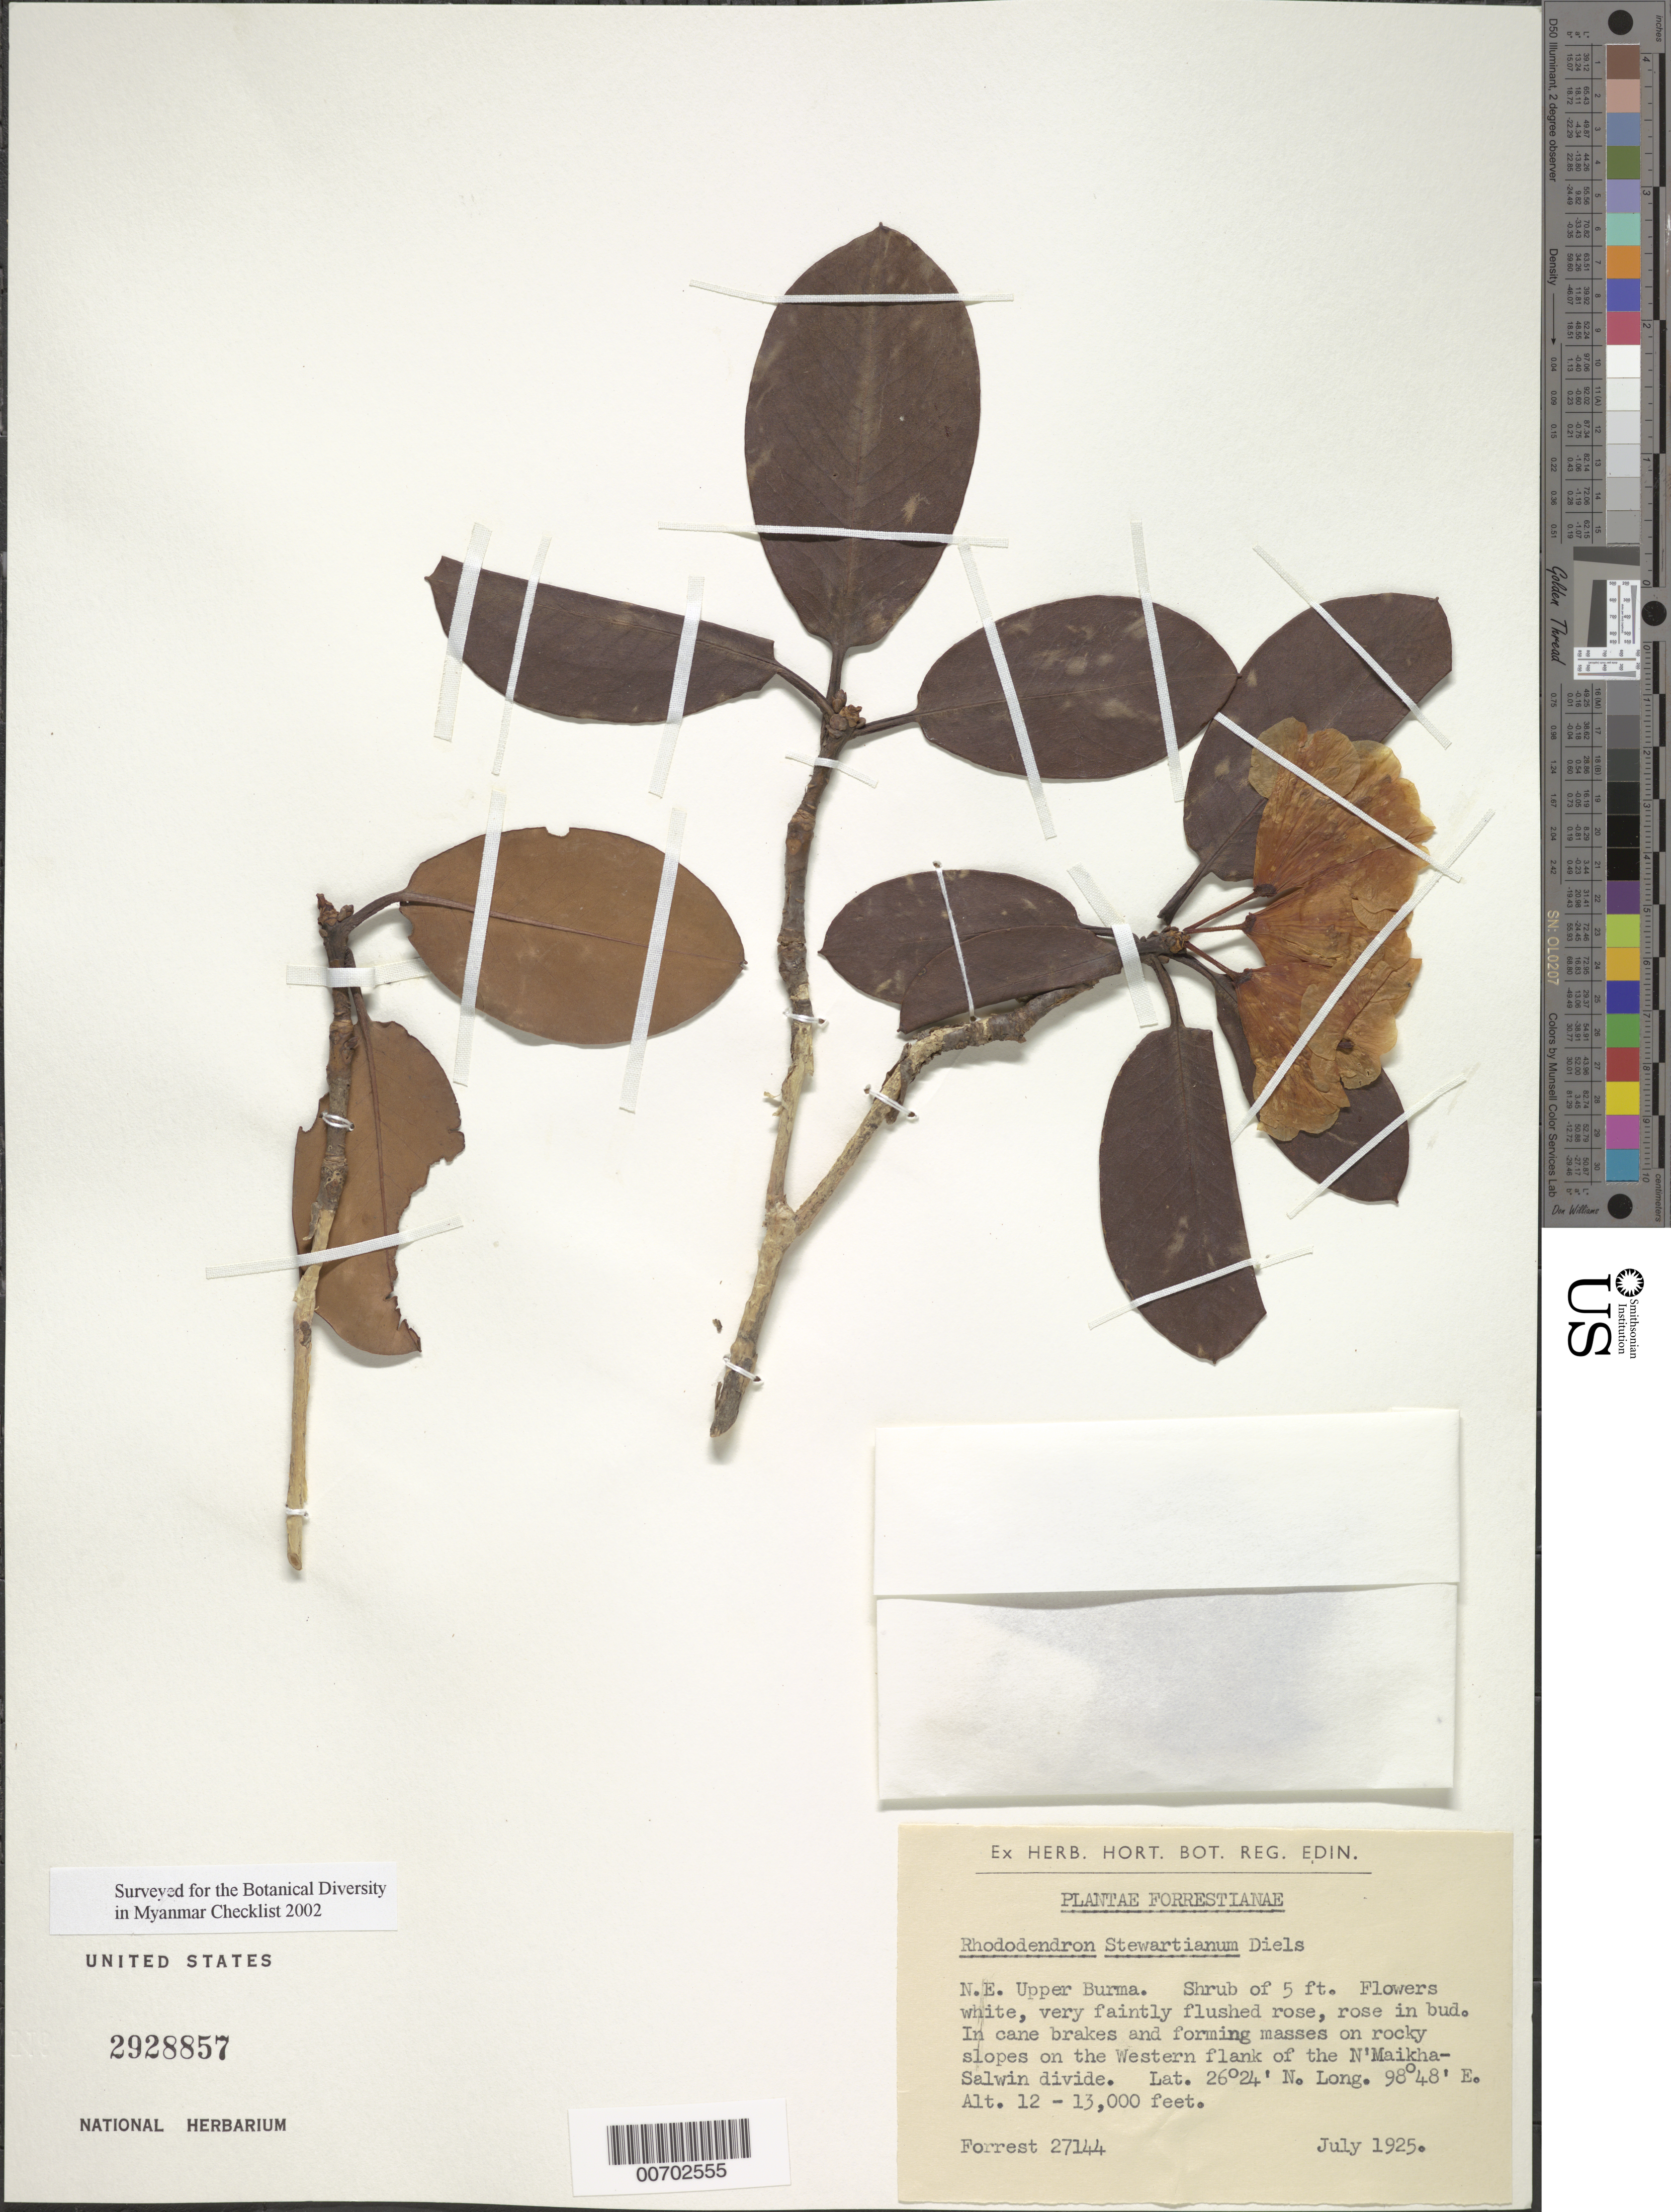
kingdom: Plantae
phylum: Tracheophyta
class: Magnoliopsida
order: Ericales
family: Ericaceae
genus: Rhododendron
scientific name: Rhododendron stewartianum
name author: Diels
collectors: G. Forrest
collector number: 27144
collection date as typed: Jul 1925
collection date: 1925-07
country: Myanmar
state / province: Kachin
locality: N'Maikha-Salwin Divide, W flank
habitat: In cane brakes and rocky slopes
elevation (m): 3658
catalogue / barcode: US 2928857